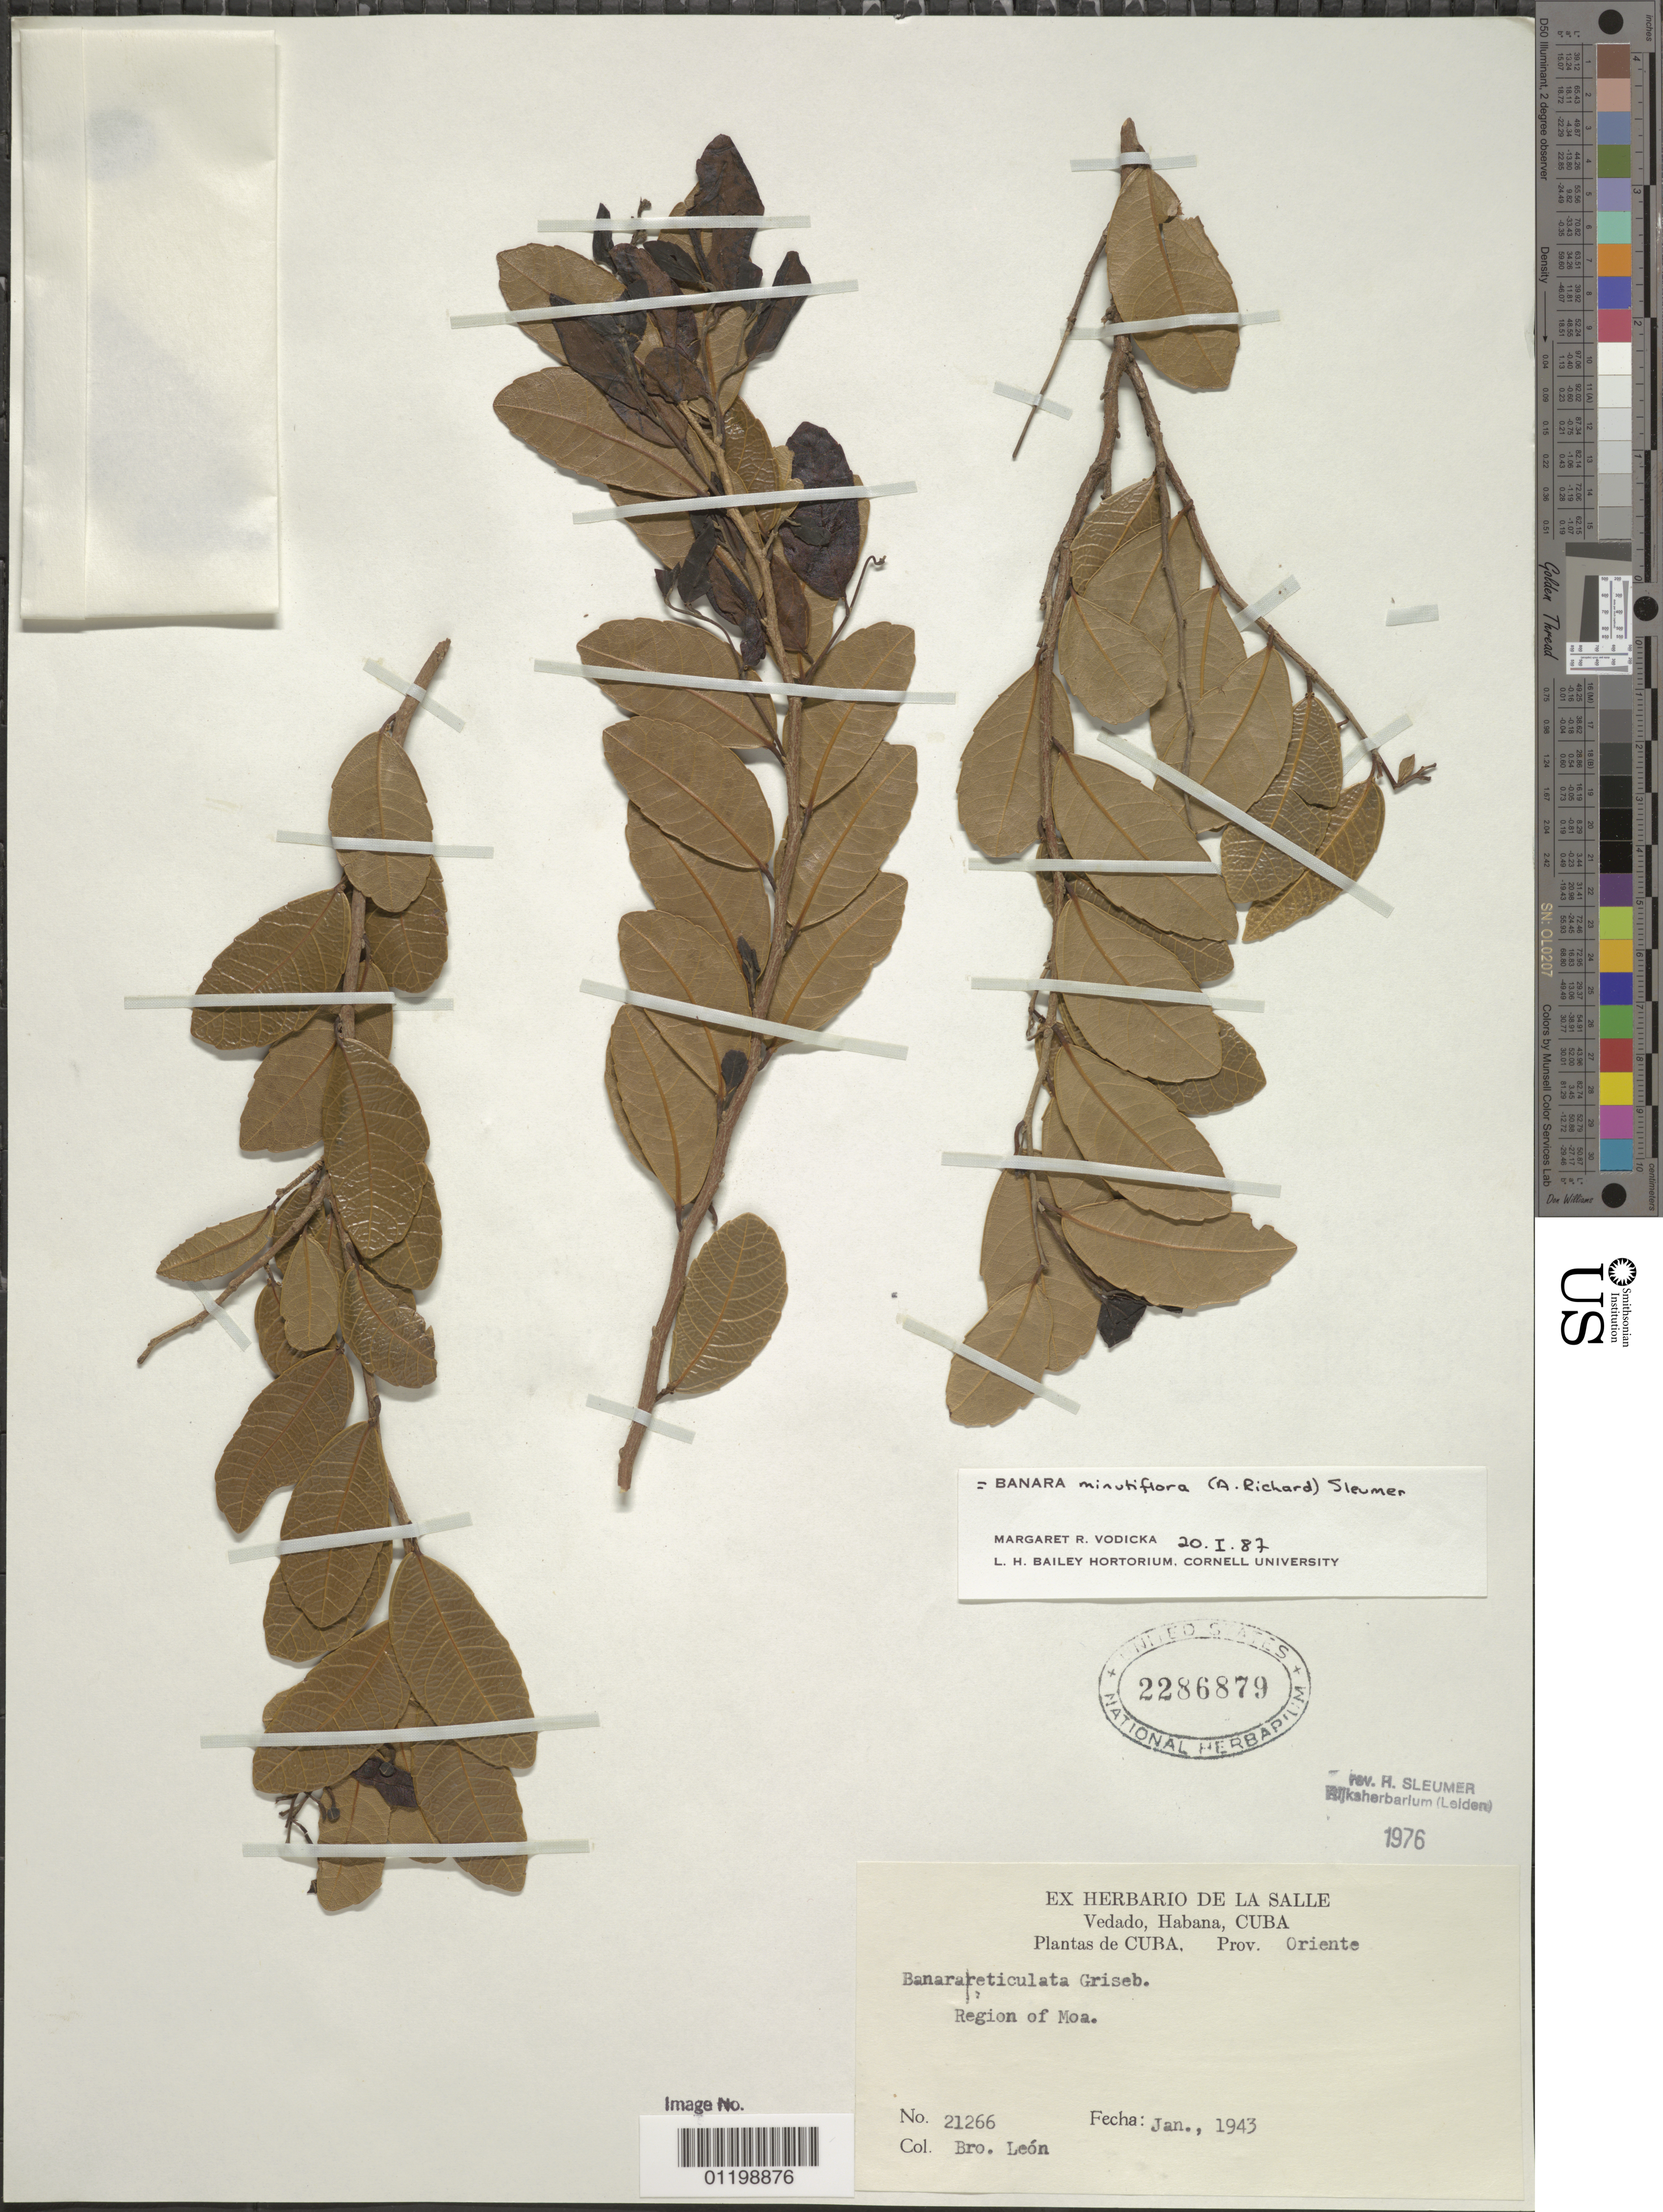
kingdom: Plantae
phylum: Tracheophyta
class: Magnoliopsida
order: Malpighiales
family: Salicaceae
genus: Banara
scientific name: Banara minutiflora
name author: (A. Rich.) Sleumer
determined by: Vodicka, M. R.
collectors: Bro. León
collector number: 21266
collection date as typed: Jan 1943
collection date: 1943-01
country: Cuba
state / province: Oriente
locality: Moa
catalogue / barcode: US 2286879